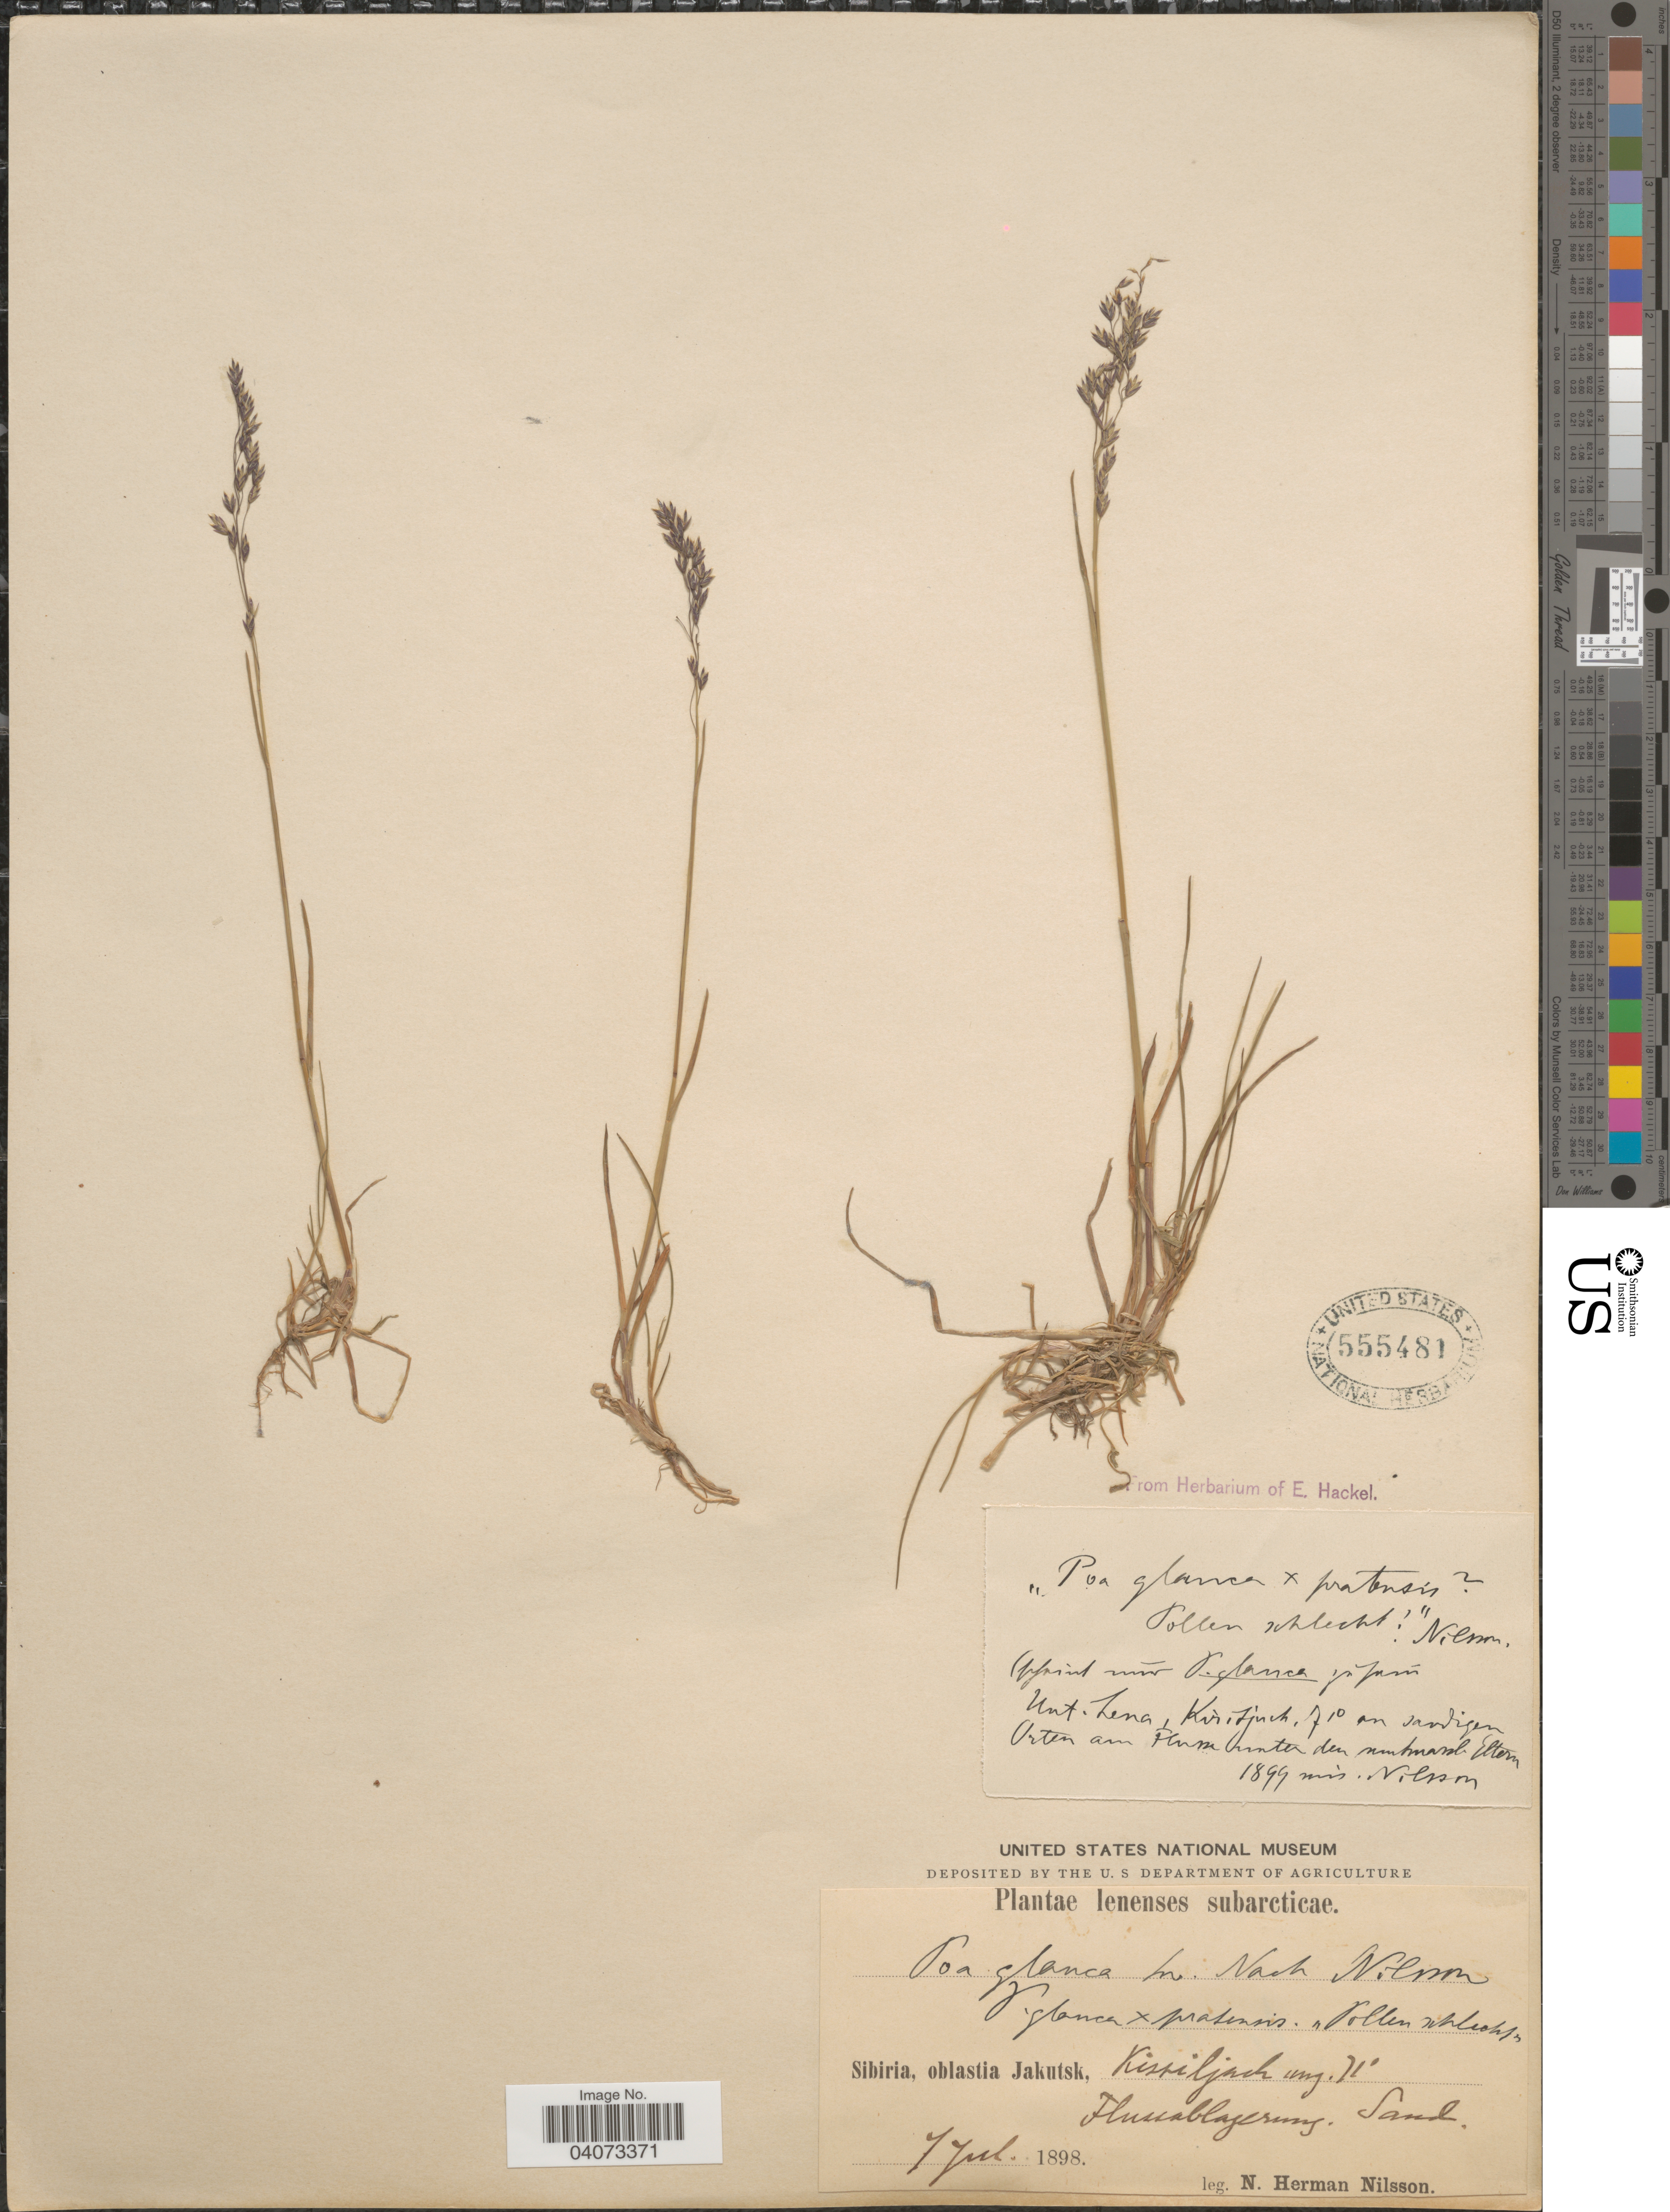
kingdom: Plantae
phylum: Tracheophyta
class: Liliopsida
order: Poales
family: Poaceae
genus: Poa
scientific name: Poa glauca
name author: Vahl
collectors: N. H. Nilsson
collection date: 1898-07-07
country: Russian Federation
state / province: Sakha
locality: Sibiria, oblastia Jakutsk, Kissiljach ung. Flussablagerung. Sand.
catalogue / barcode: US 555481